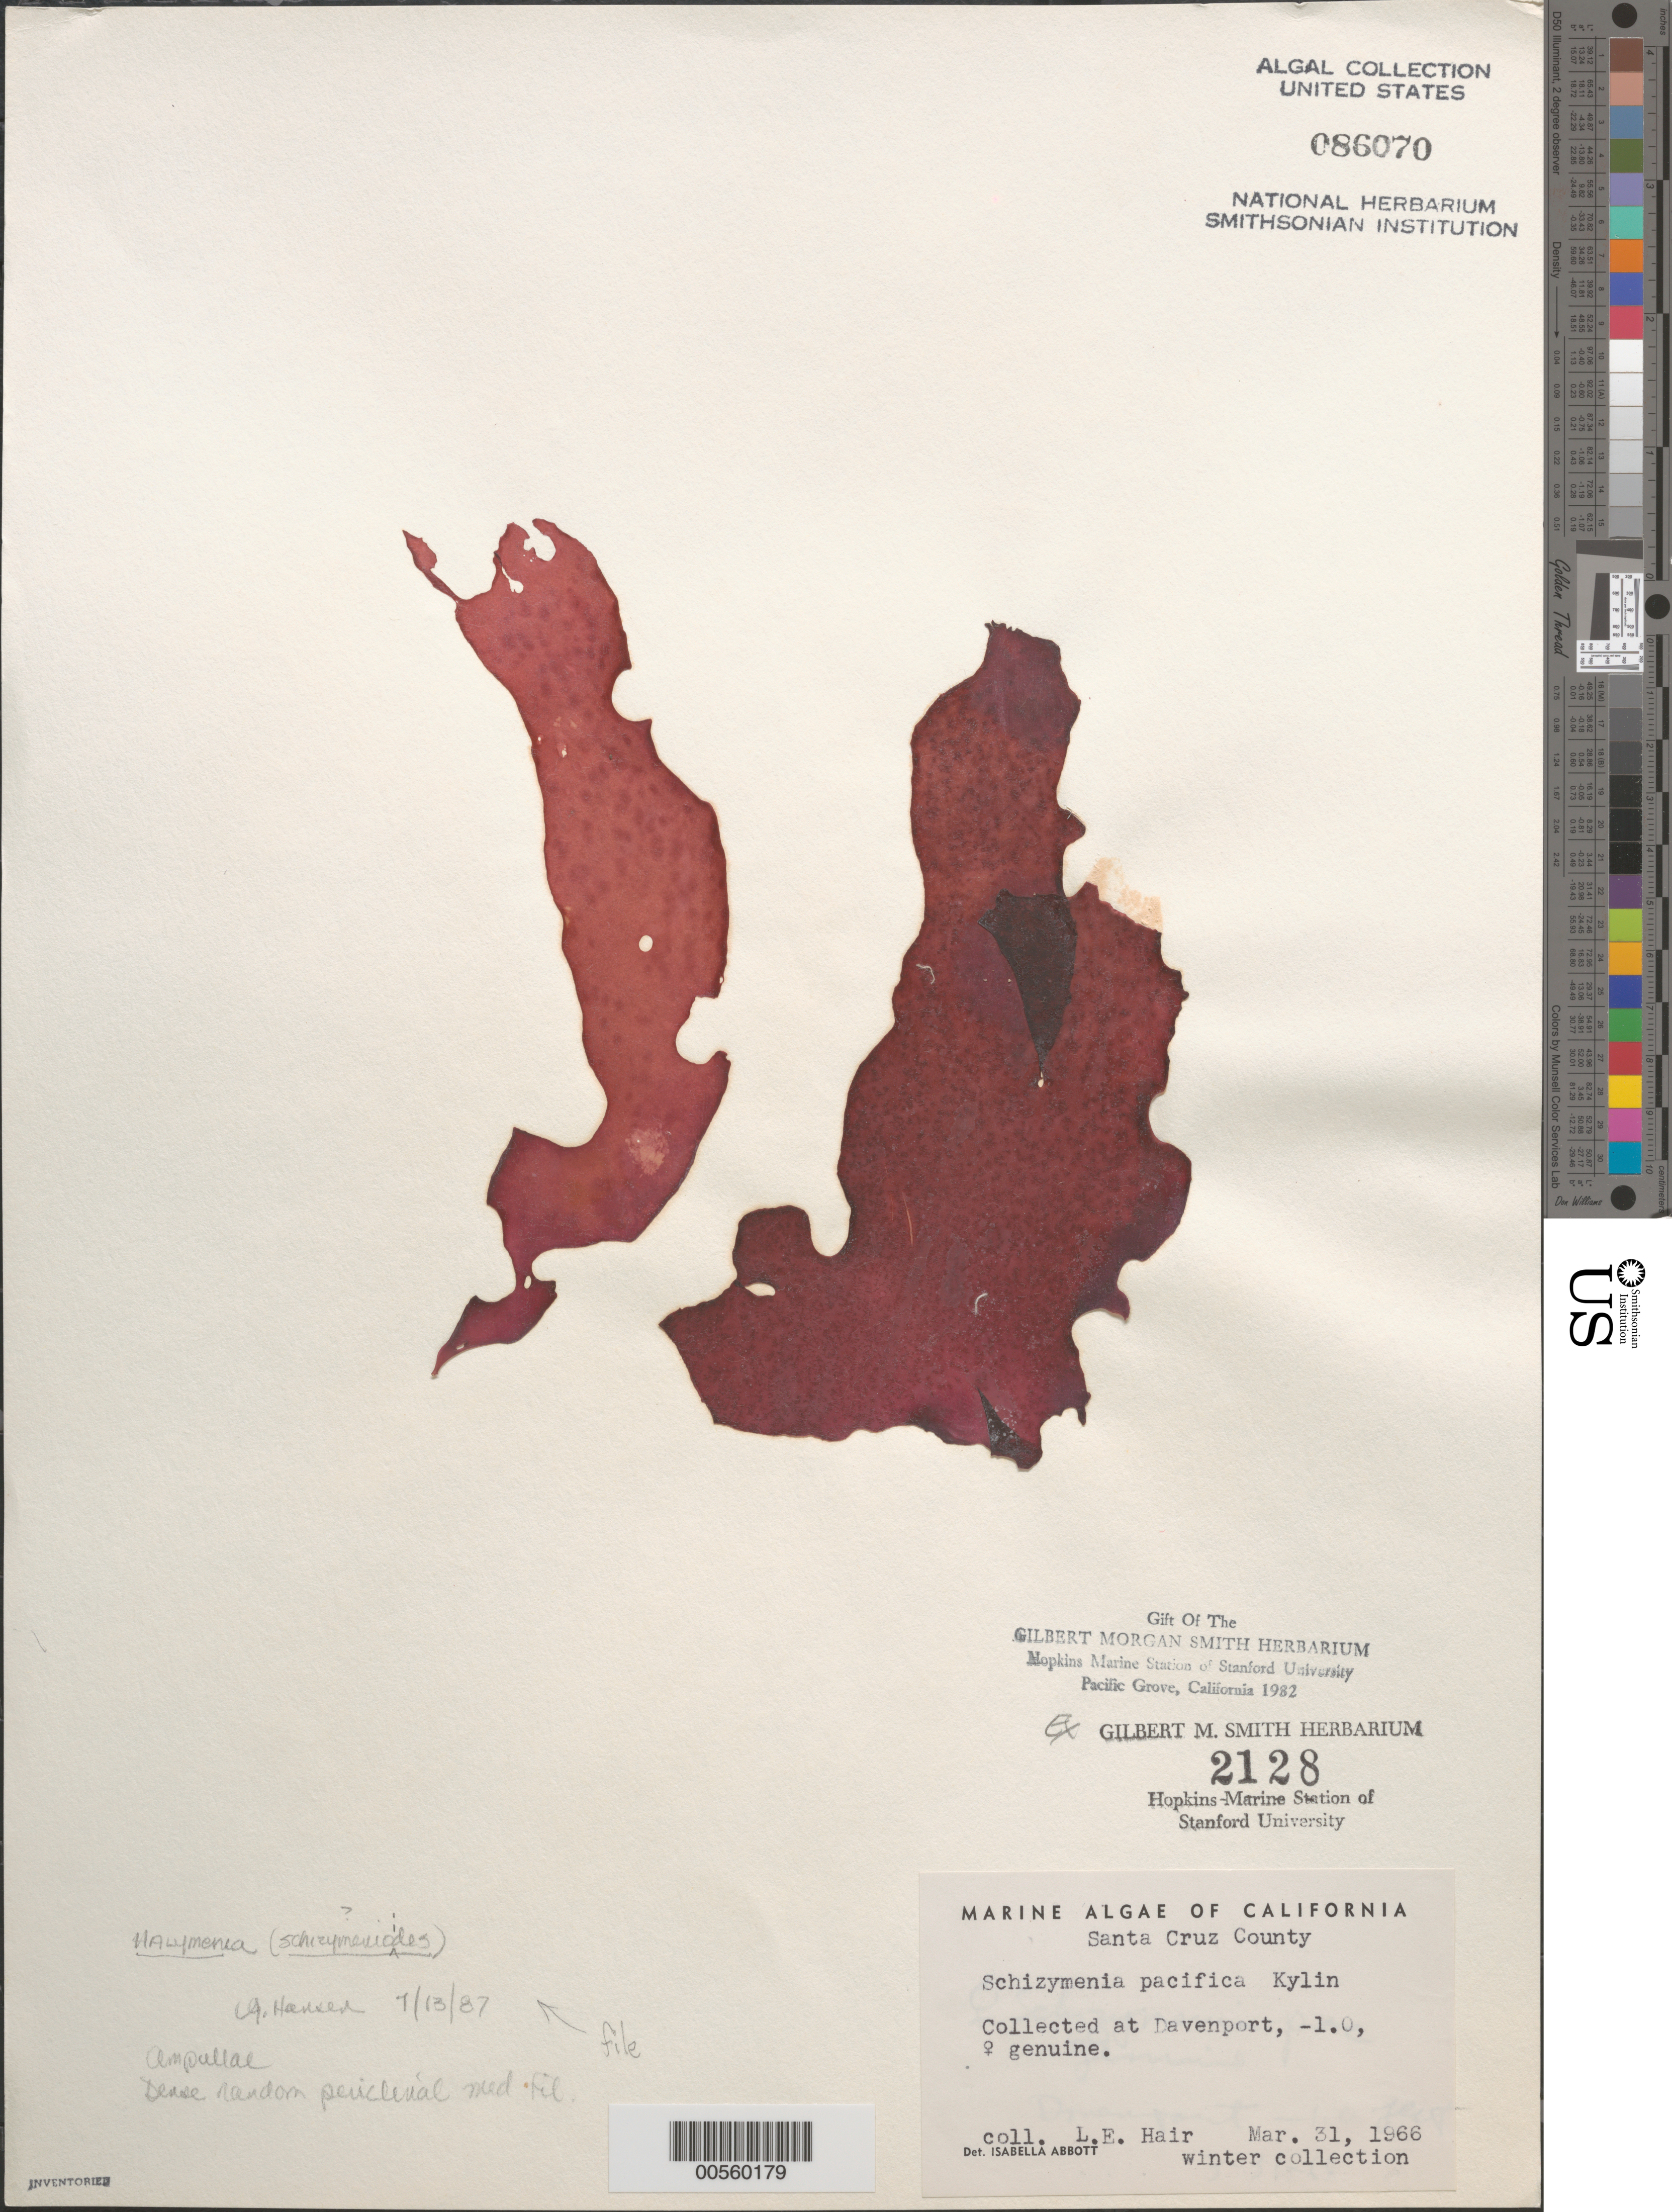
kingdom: Plantae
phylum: Rhodophyta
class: Florideophyceae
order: Halymeniales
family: Halymeniaceae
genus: Halymenia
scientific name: Halymenia schizymenioides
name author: Hollenb. & I.A. Abbott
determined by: Hansen, G. I.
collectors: L. Hair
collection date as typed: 31 Mar 1966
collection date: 1966-03-31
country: United States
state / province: California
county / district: Santa Cruz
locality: Davenport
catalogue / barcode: US 86070